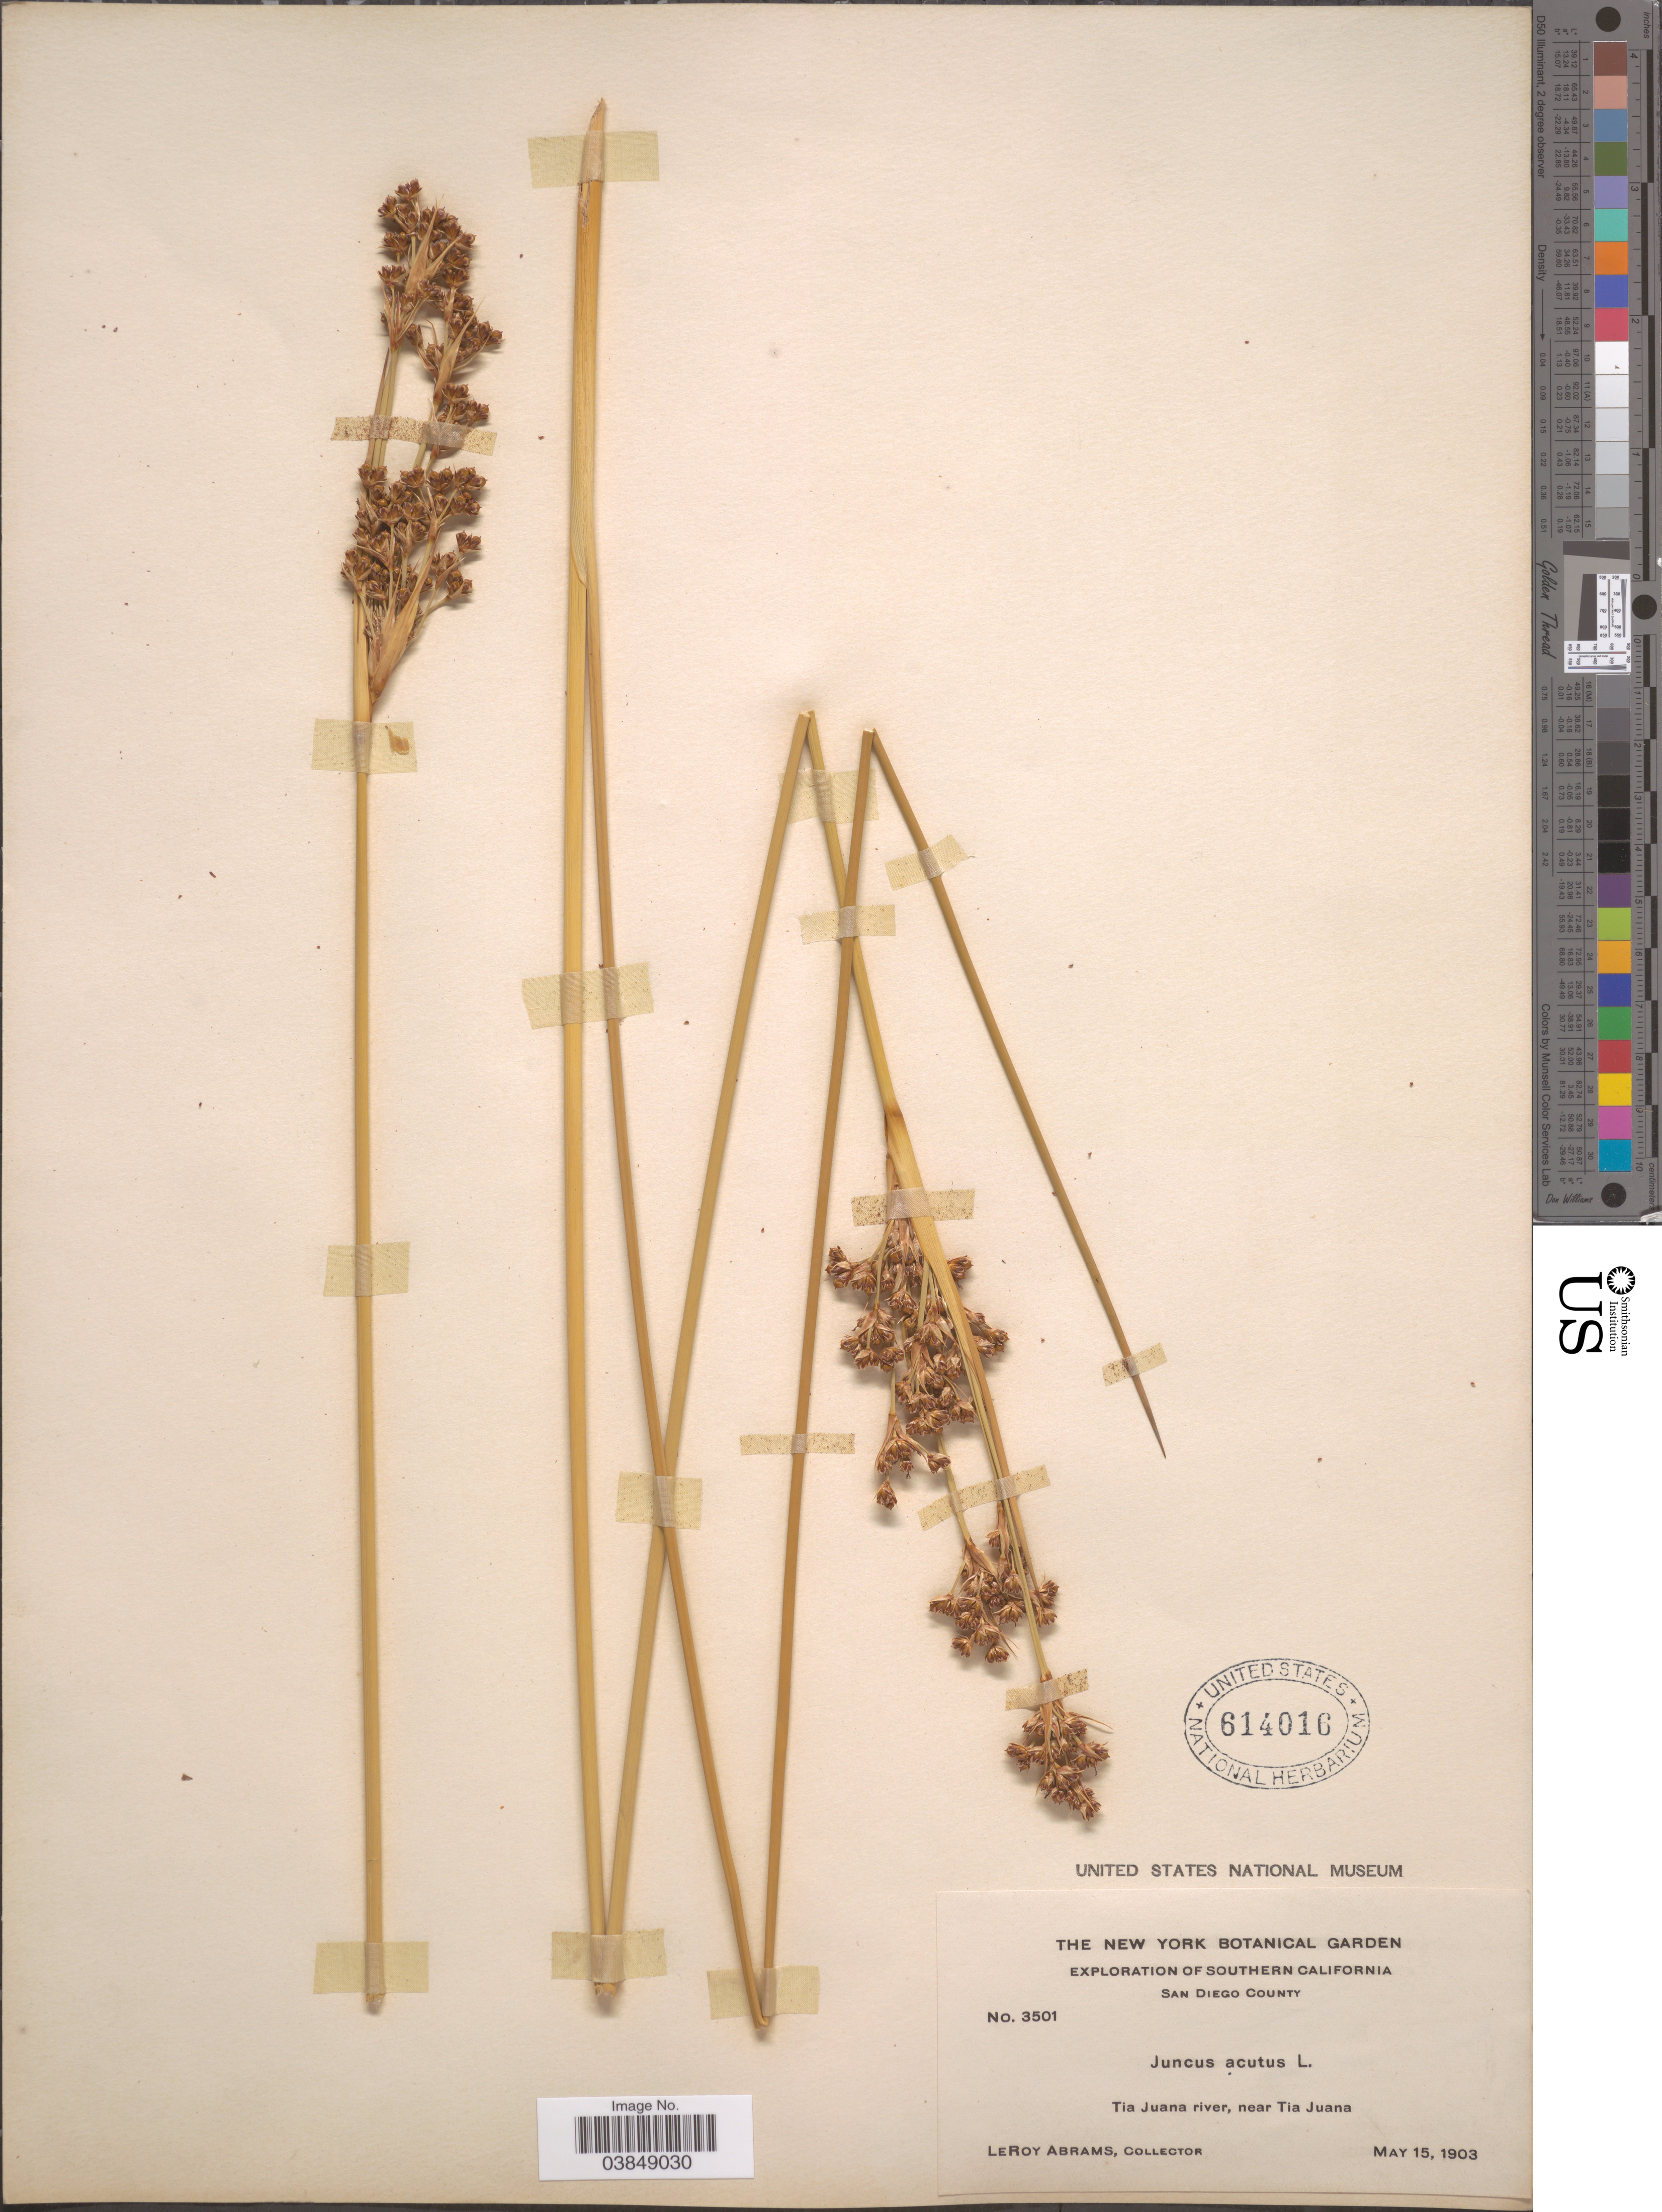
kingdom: Plantae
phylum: Tracheophyta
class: Liliopsida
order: Poales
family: Juncaceae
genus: Juncus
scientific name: Juncus acutus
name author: L.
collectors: L. Abrams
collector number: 3501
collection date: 1903-05-15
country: United States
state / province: California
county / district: San Diego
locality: Southern California. San Diego County. Tia Juana river, near Tia Juana.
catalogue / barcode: US 614016